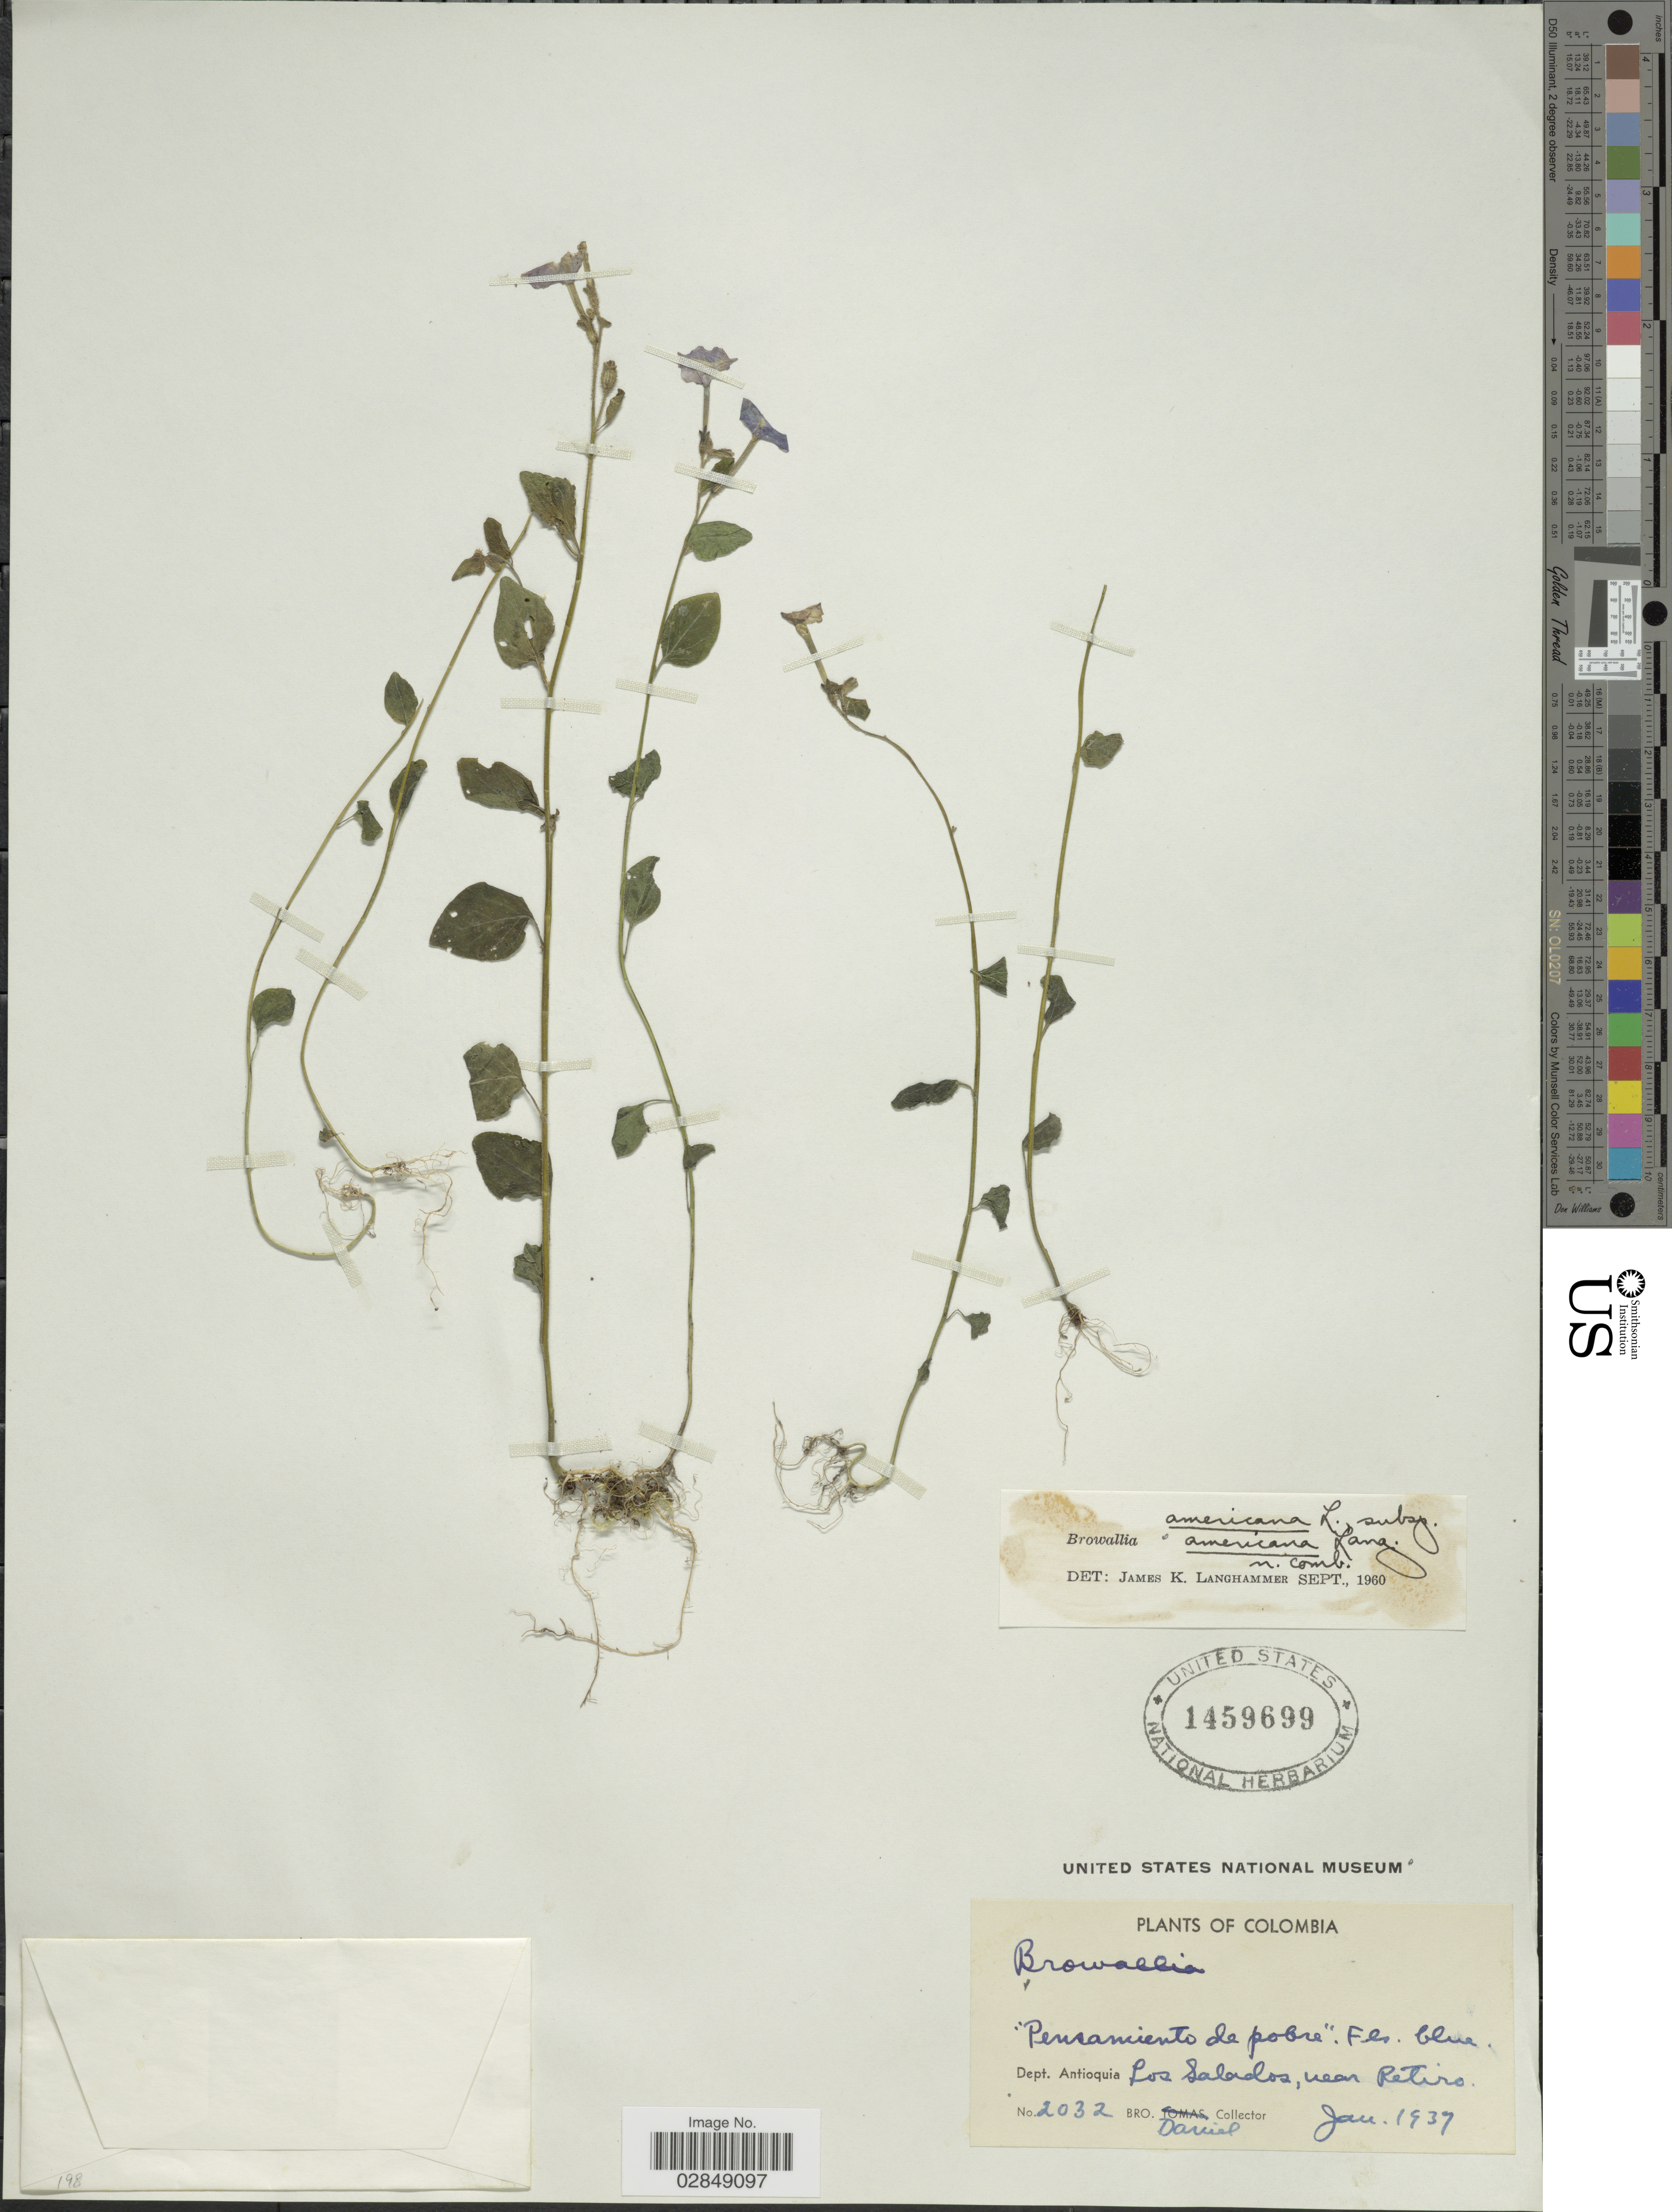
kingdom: Plantae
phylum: Tracheophyta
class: Magnoliopsida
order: Solanales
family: Solanaceae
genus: Browallia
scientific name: Browallia americana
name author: L.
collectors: Bro. Daniel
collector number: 2032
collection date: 1937-01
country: Colombia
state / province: Antioquia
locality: Dept. Antioquia. Los Salados, near Retiro.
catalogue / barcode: US 1459699